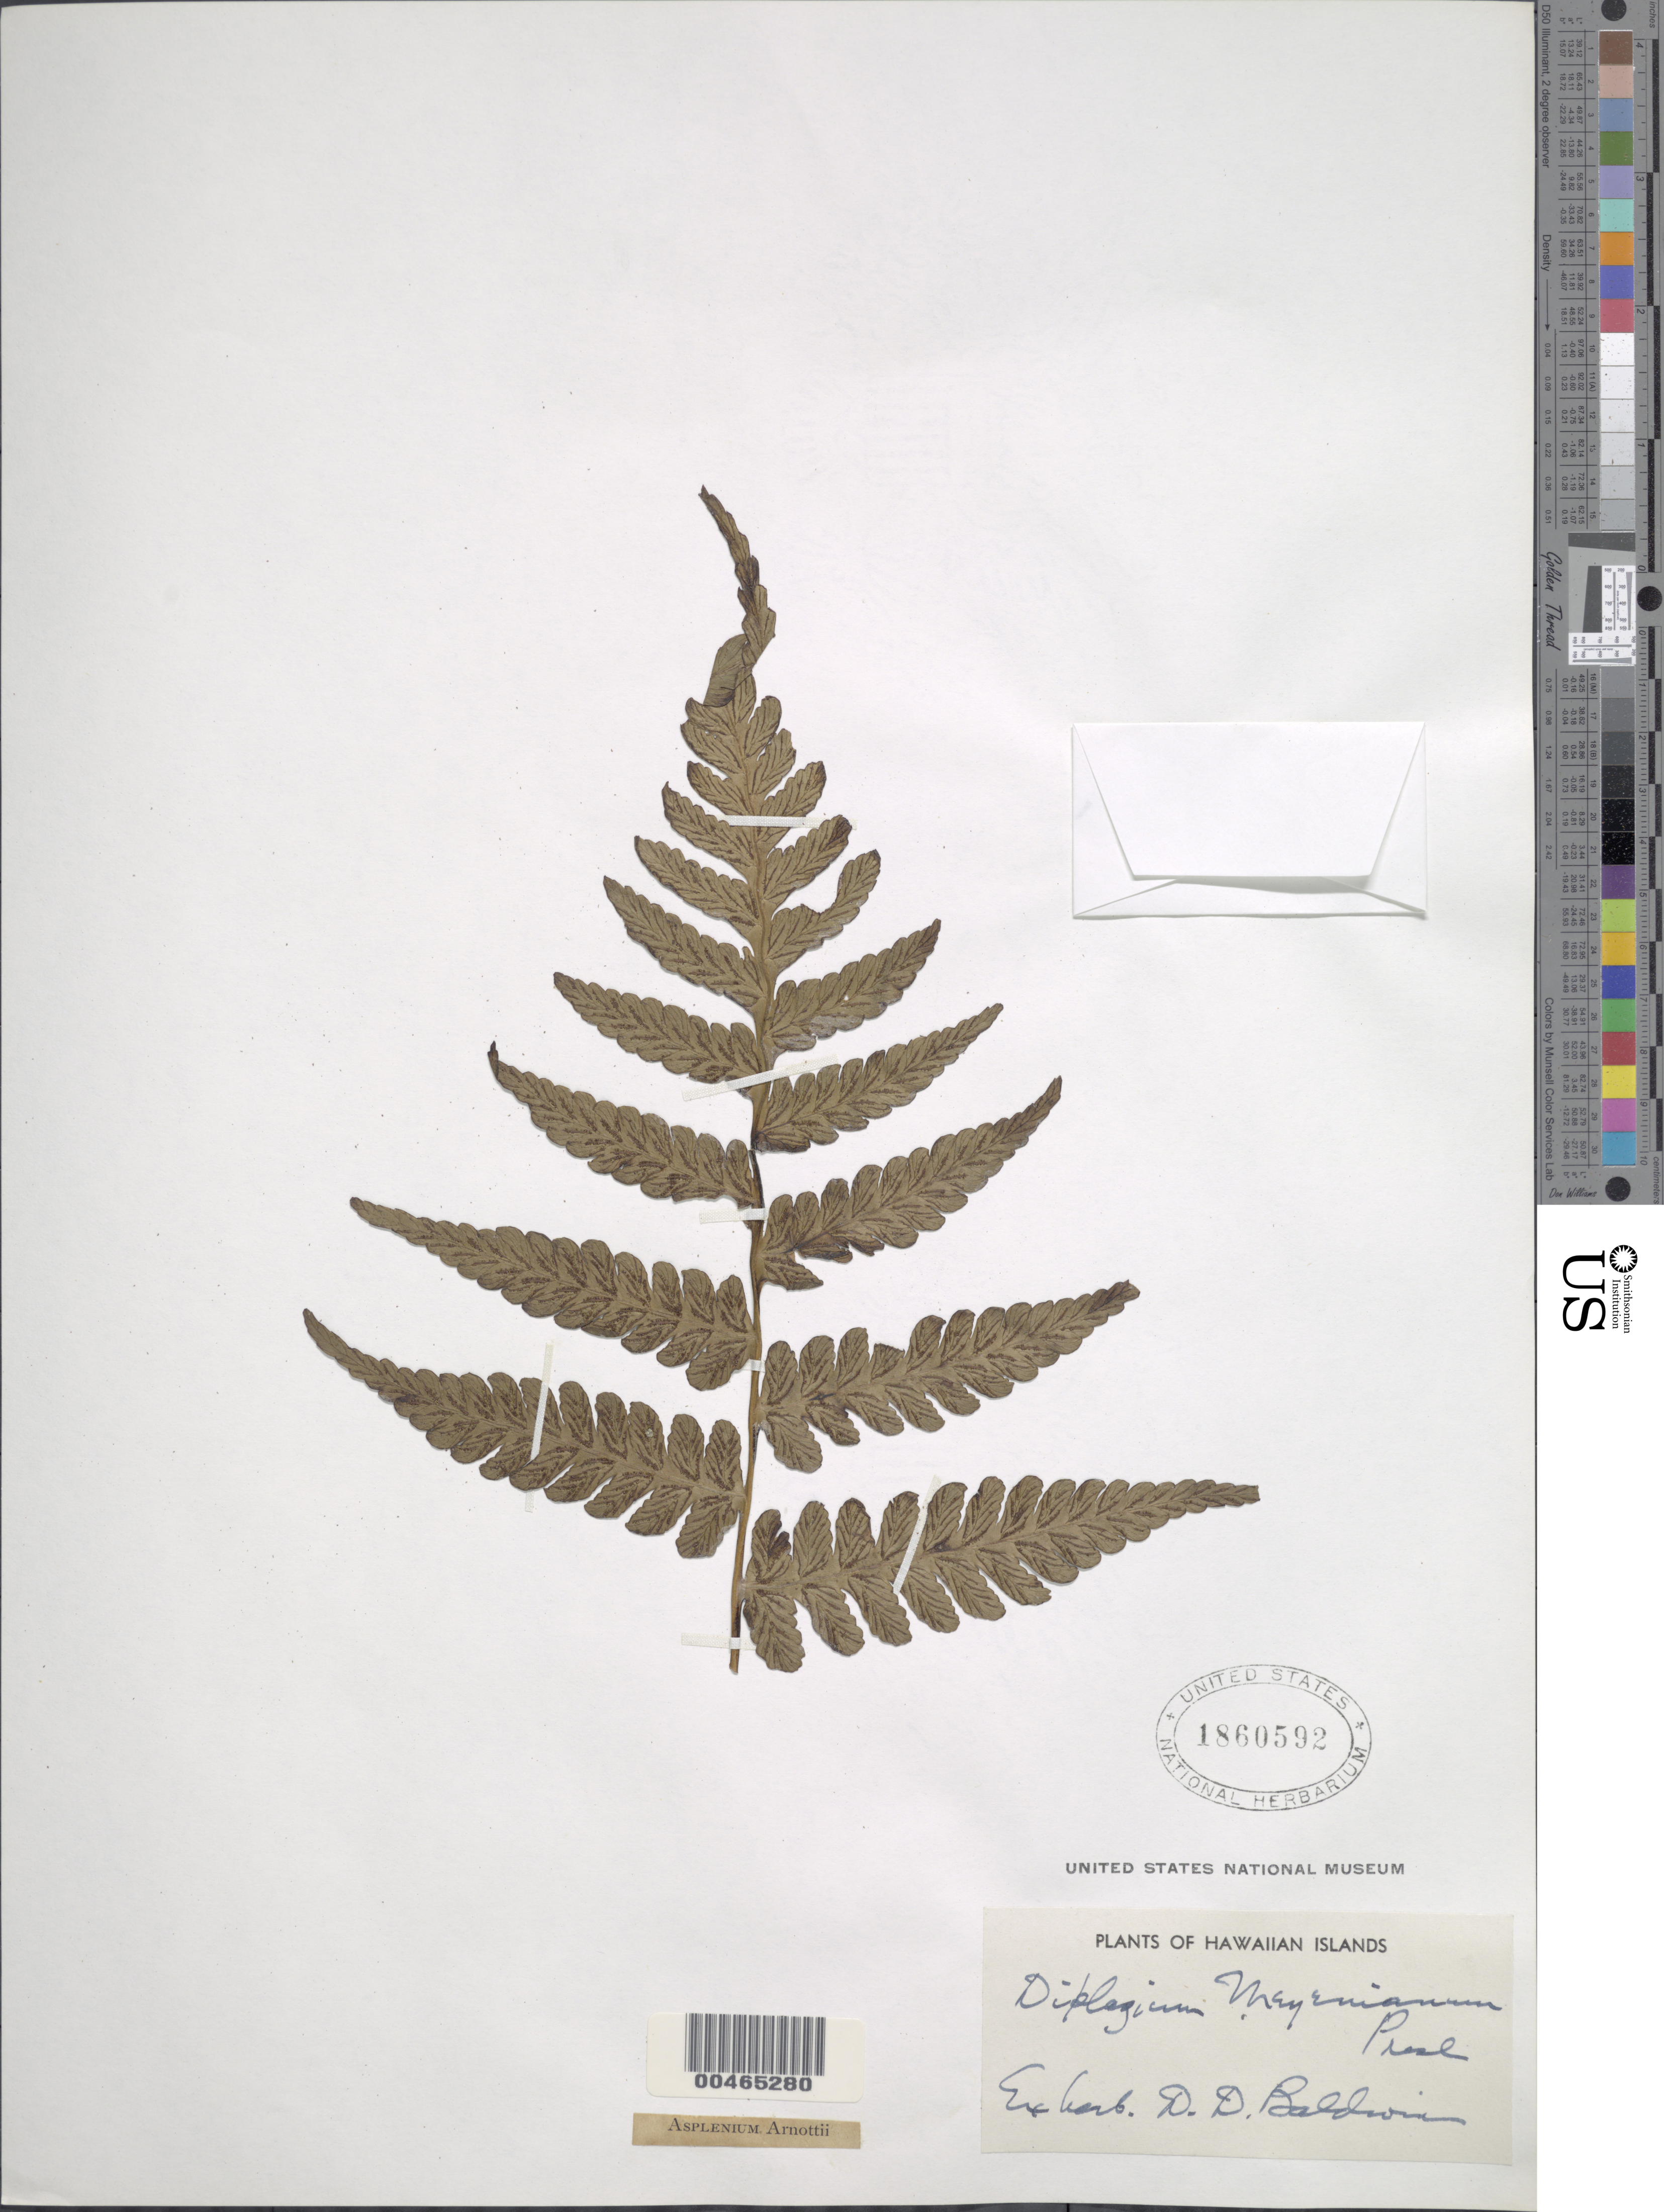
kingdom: Plantae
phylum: Tracheophyta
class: Polypodiopsida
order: Polypodiales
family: Athyriaceae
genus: Diplazium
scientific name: Diplazium arnottii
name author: Brack.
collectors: D. Baldwin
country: United States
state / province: Hawaii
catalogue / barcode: US 1860592